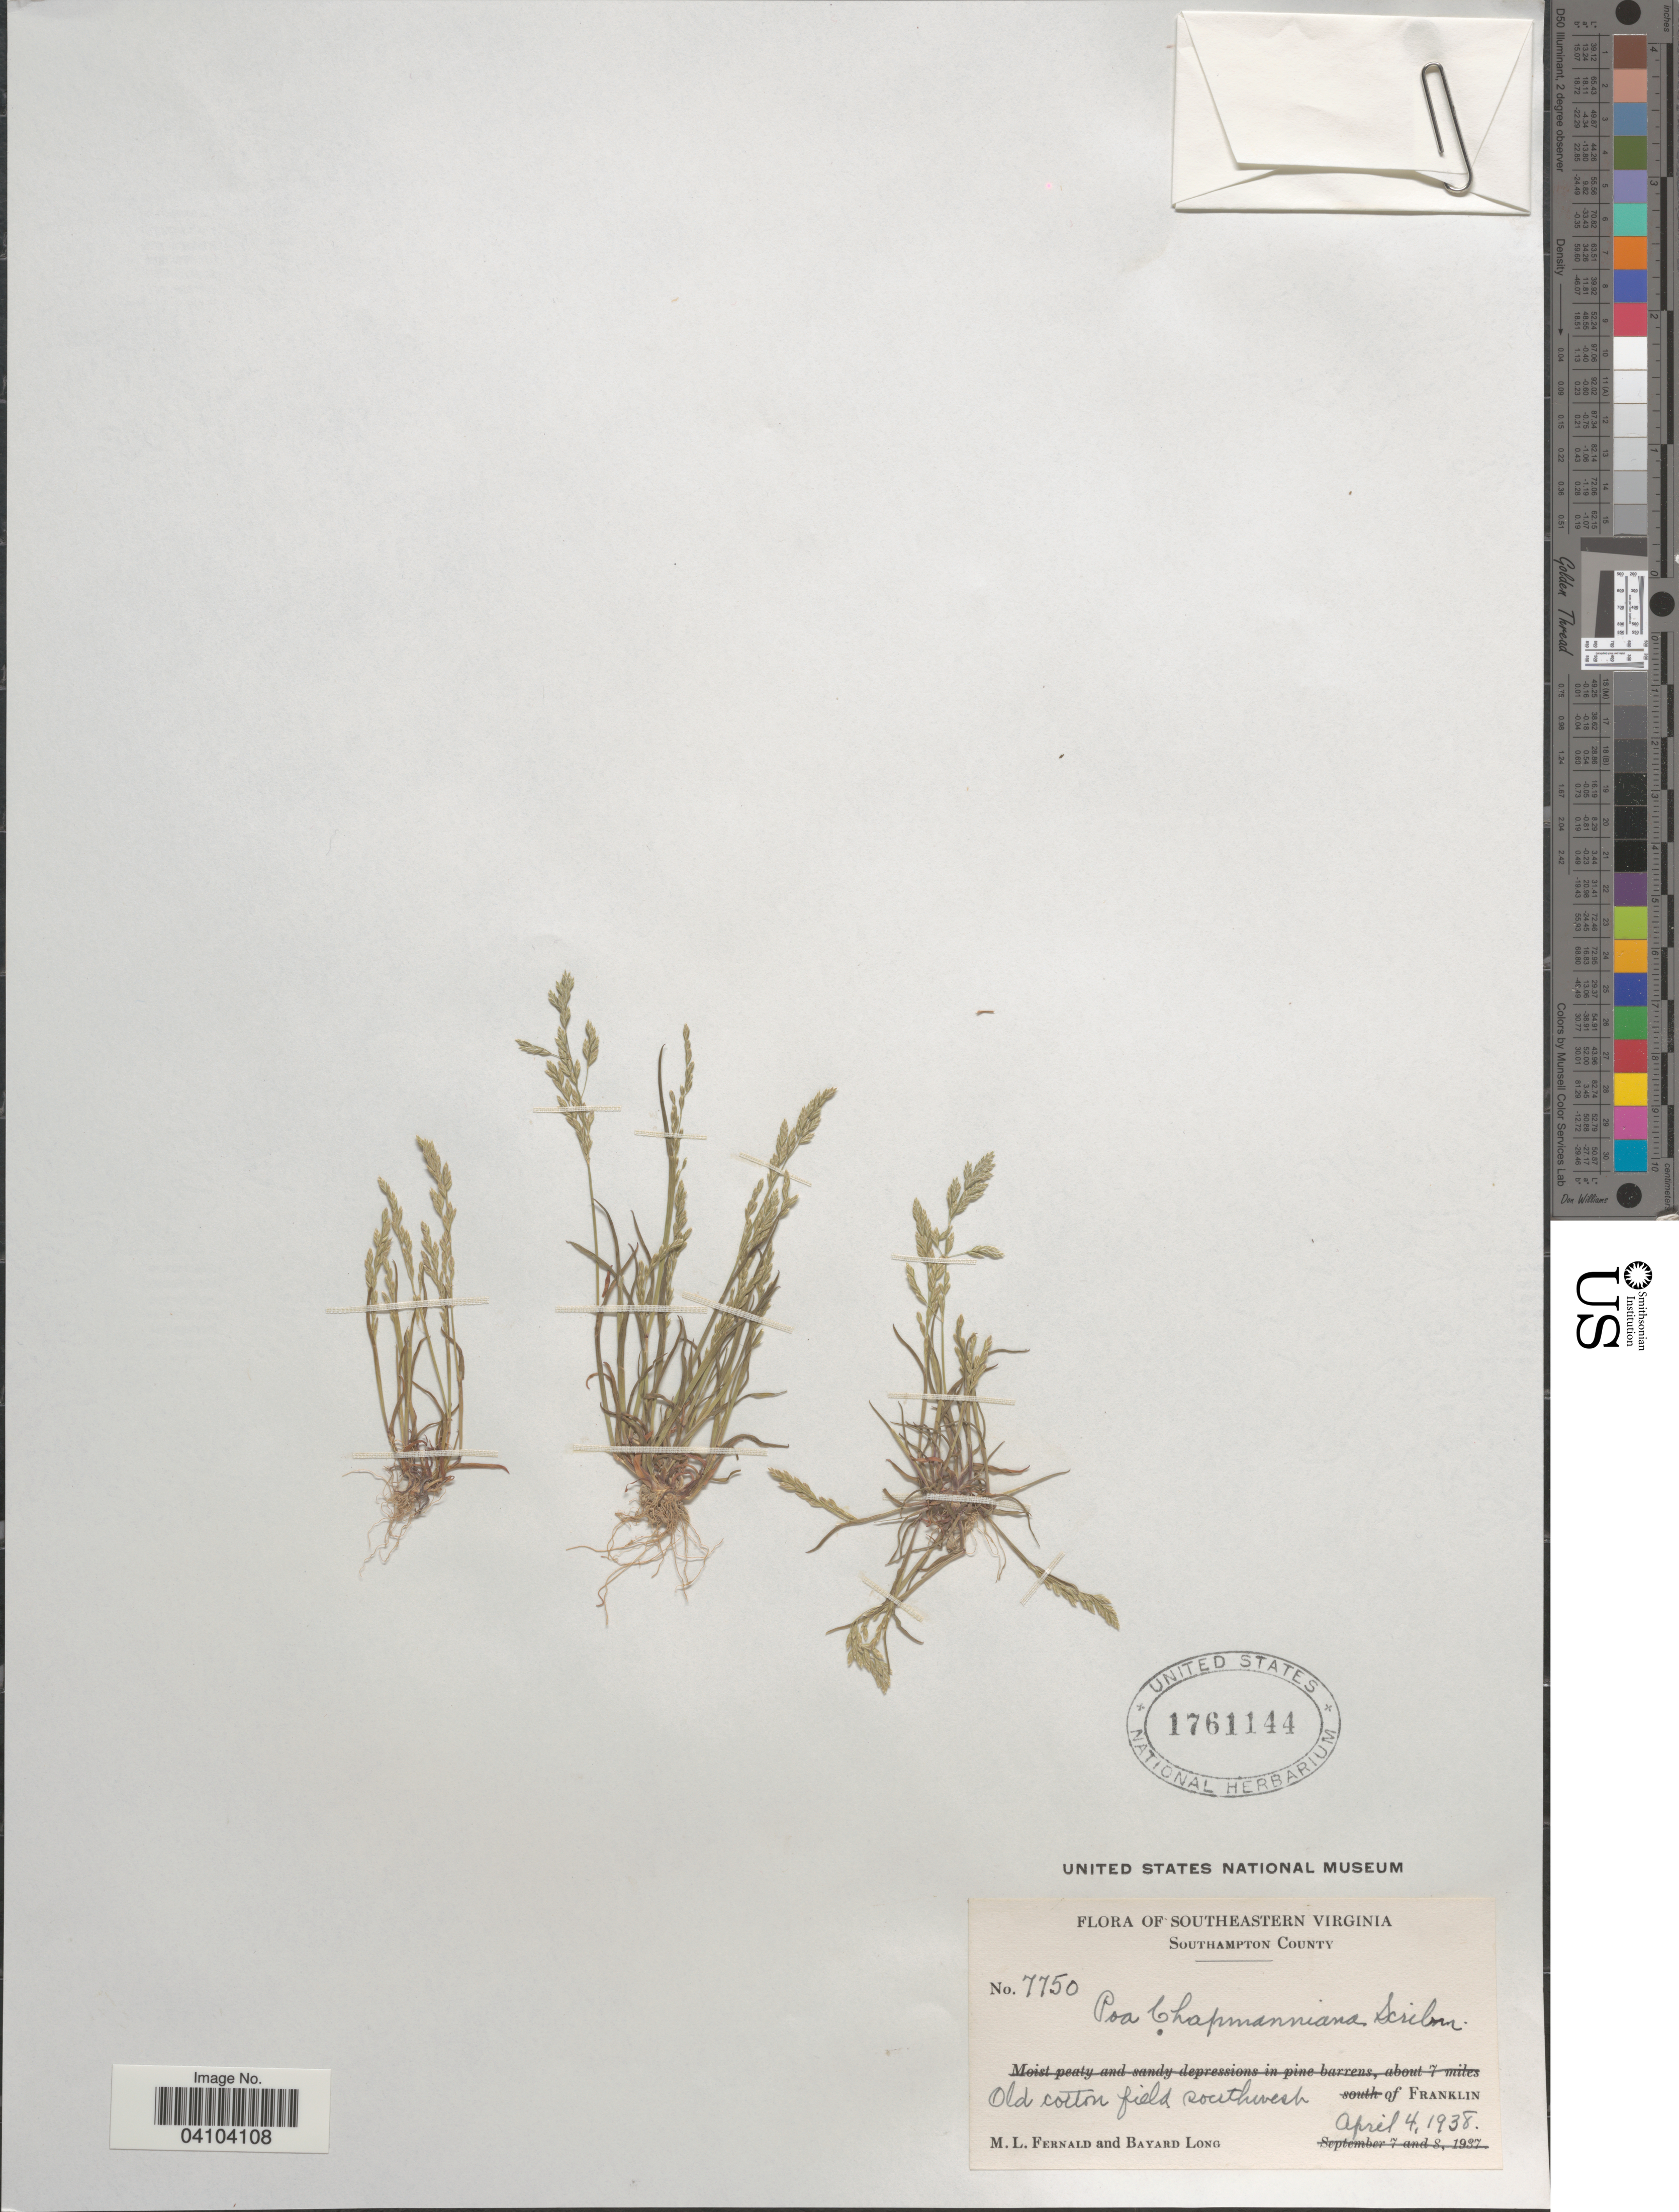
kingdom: Plantae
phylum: Tracheophyta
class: Liliopsida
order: Poales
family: Poaceae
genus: Poa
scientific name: Poa chapmaniana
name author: Scribn.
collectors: M. L. Fernald & B. Long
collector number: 7750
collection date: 1938-04-04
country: United States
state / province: Virginia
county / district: Southampton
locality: Southeastern Virginia. Southampton County. Old cotton field southwest of Franklin.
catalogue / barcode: US 1761144